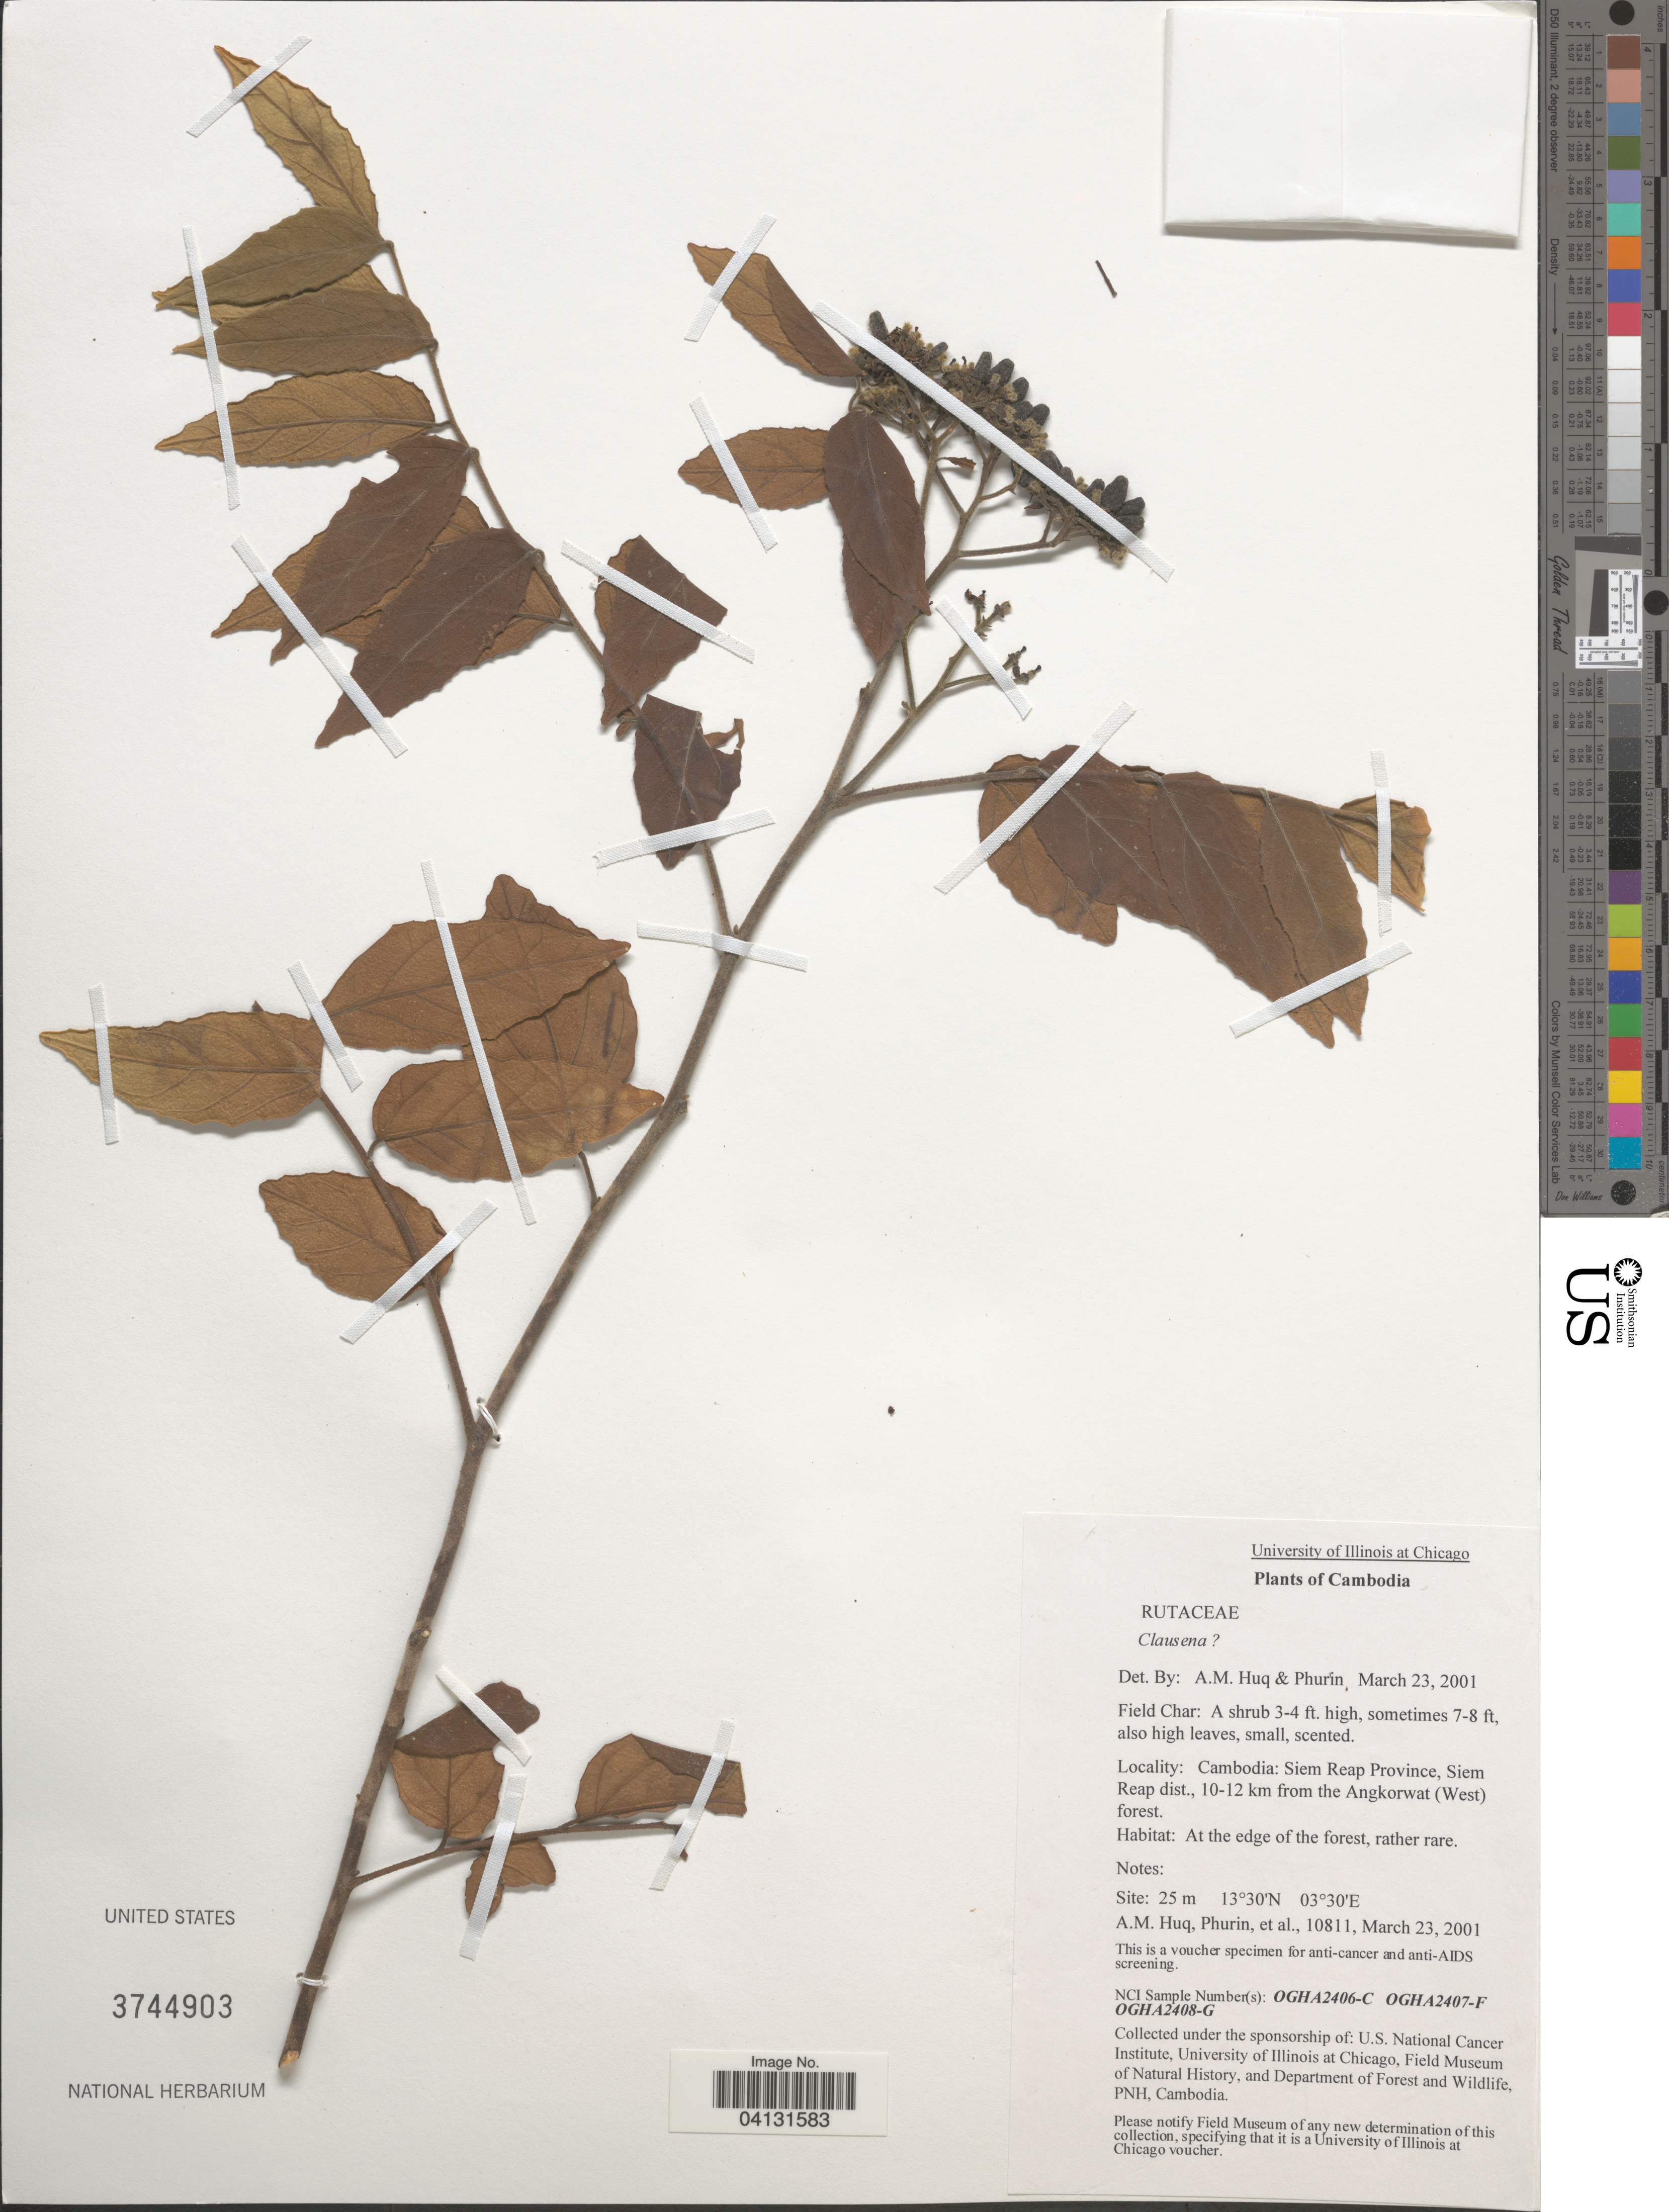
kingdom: Plantae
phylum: Tracheophyta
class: Magnoliopsida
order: Sapindales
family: Rutaceae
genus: Clausena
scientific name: Clausena sp.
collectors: A. M. Huq, -. Phurin & et al.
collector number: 10811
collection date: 2001-03-23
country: Cambodia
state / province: Siĕm Réab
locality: Siem Reap Province, Siem Reap dist., 10-12 km from the Angkorwat (West) forest.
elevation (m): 25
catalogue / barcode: US 3744903